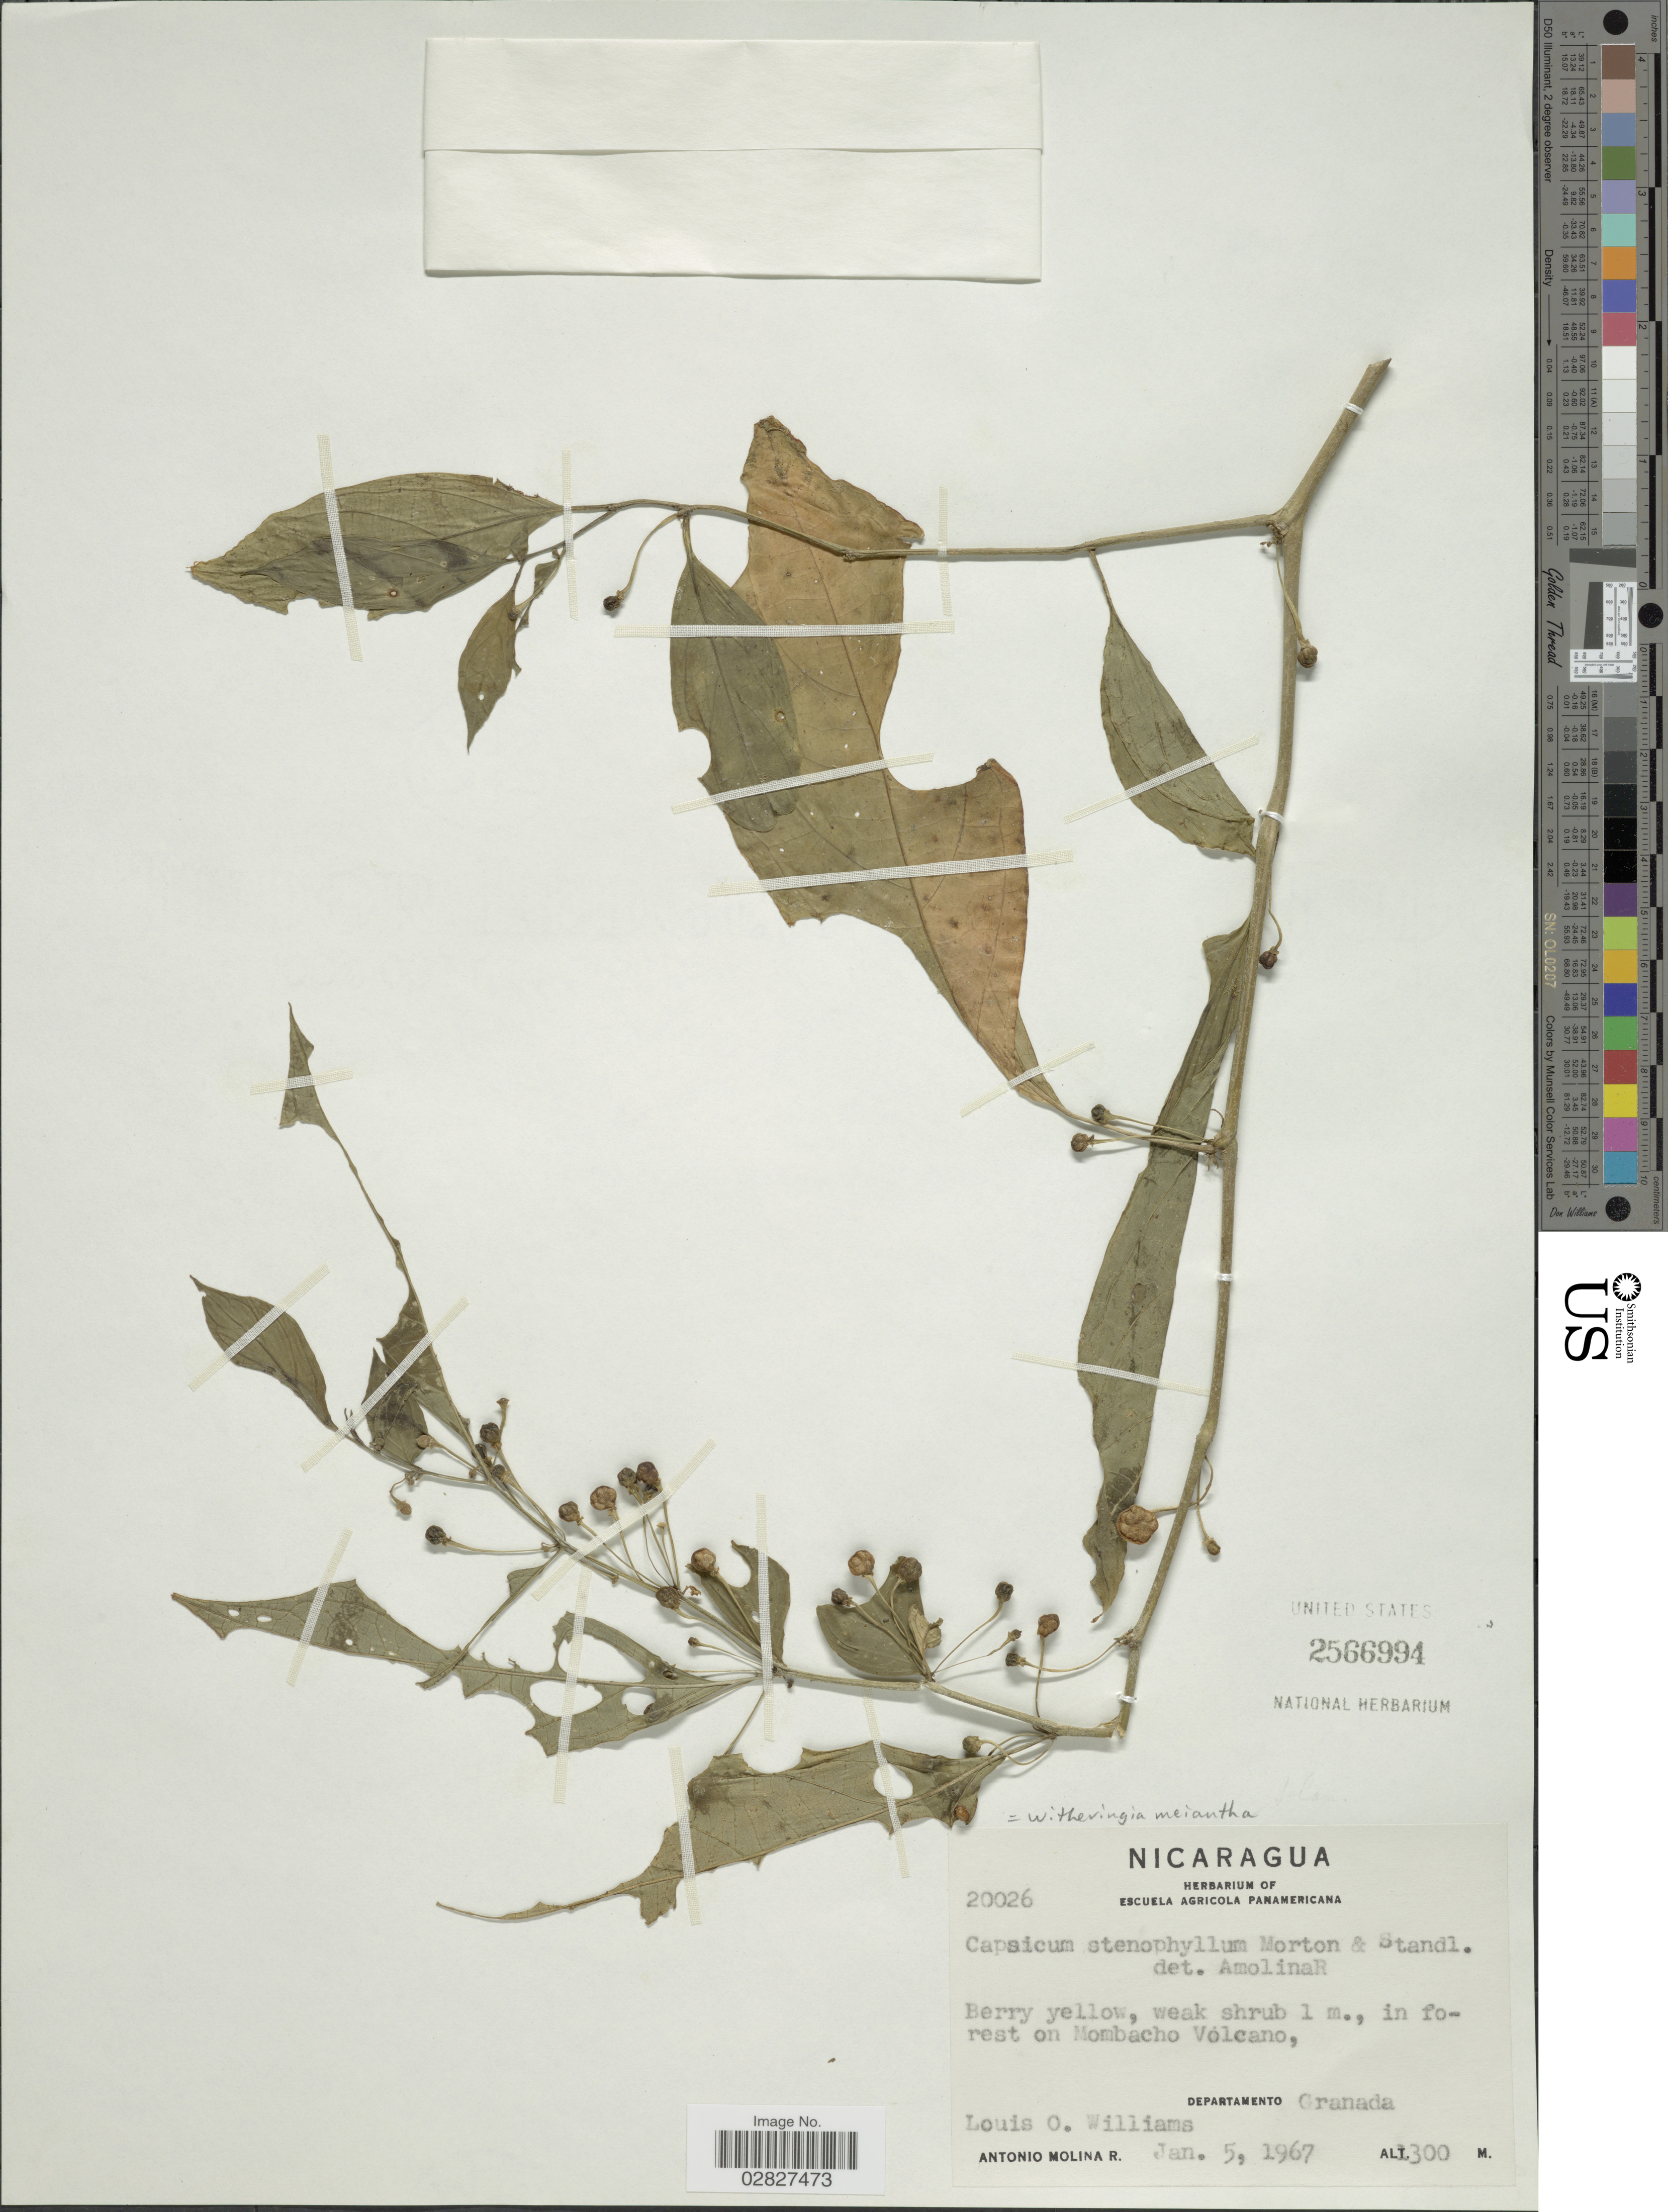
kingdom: Plantae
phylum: Tracheophyta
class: Magnoliopsida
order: Solanales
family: Solanaceae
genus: Witheringia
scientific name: Witheringia meiantha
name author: (Donn. Sm.) Hunz.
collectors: L. O. Williams & A. Molina R.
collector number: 20026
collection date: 1967-01-05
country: Nicaragua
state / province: Granada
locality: In forest on Mombacho Volcano. Departamento Granada.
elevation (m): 1300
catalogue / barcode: US 2566994